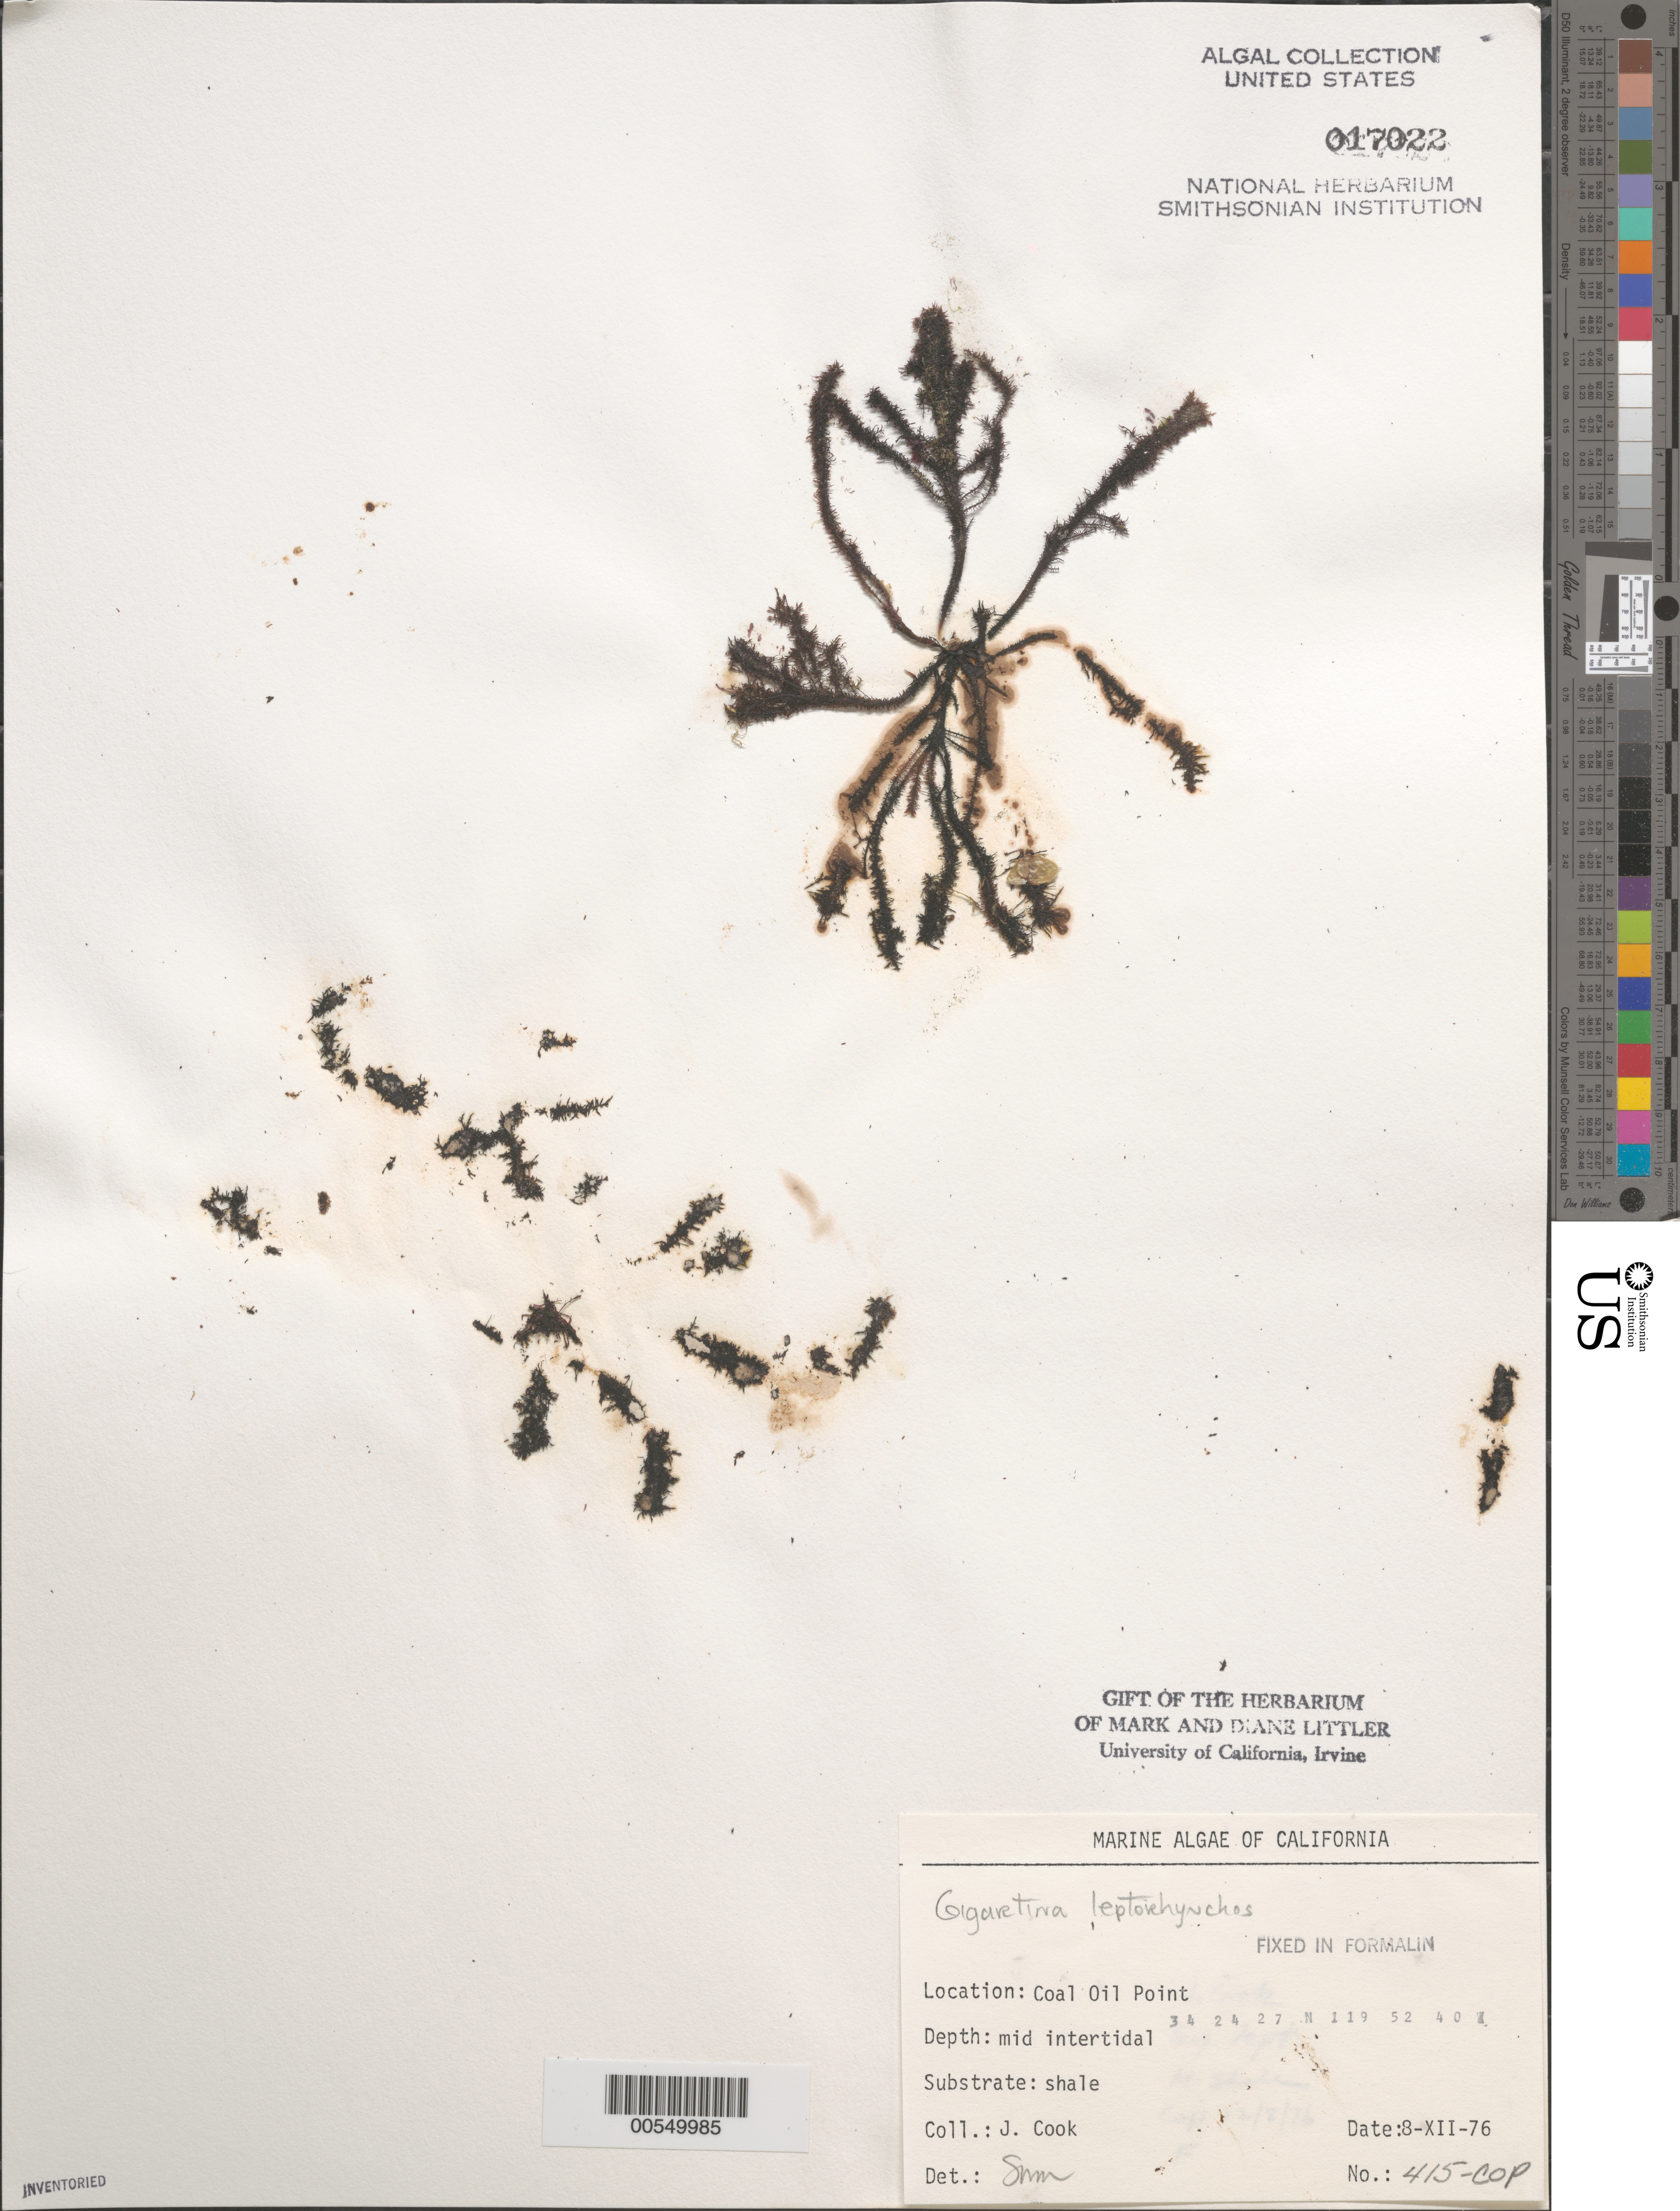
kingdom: Plantae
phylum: Rhodophyta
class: Florideophyceae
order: Gigartinales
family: Gigartinaceae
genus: Mazzaella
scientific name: Mazzaella leptorhynchos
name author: (J. Agardh) Leister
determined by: Algae name updating Project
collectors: J. Cook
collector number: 415-cop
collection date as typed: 08 Dec 1976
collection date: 1976-12-08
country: United States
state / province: California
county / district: Santa Barbara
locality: Coal Oil Point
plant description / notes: BLM-SOCALBIGHT Rocky Intertidal Survey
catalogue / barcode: US 17022